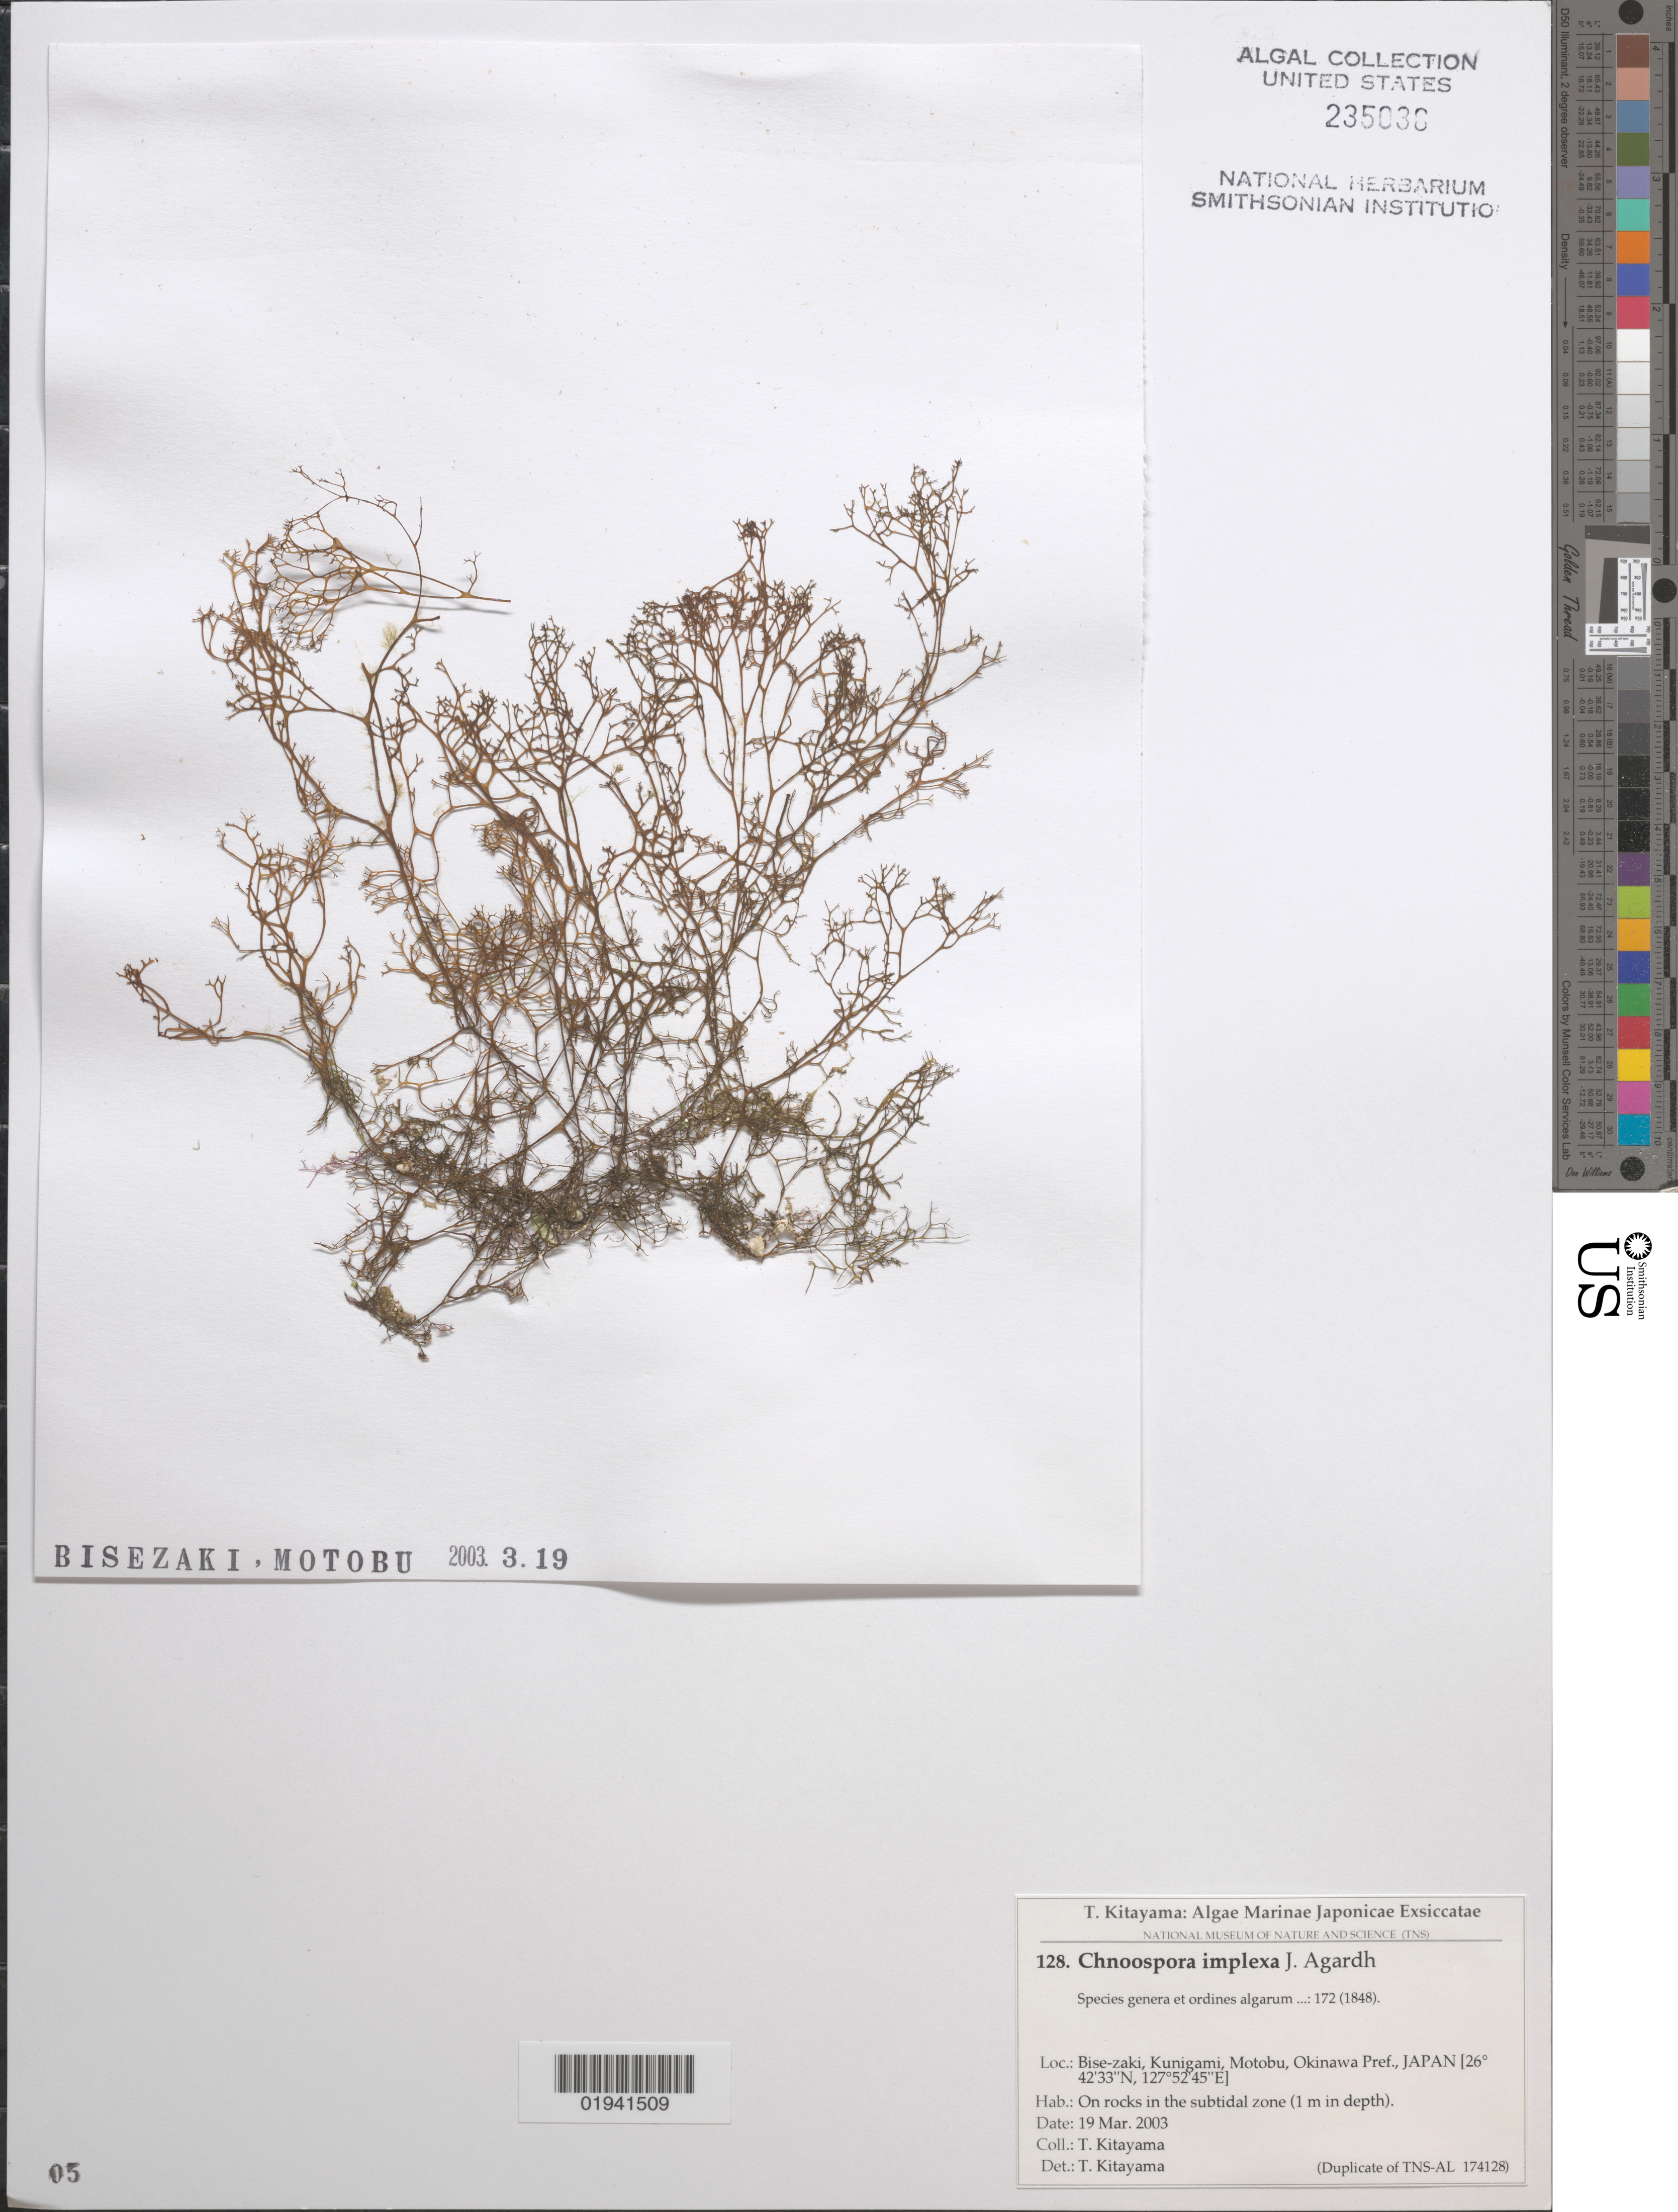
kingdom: Chromista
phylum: Ochrophyta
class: Phaeophyceae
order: Scytosiphonales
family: Scytosiphonaceae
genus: Chnoospora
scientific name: Chnoospora implexa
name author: J. Agardh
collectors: T. Kitayama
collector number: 128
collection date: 2003-03-19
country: Japan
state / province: Okinawa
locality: Bise-zaki, Kunigami, Motobu, Okinawa Pref.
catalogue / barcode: US 235036